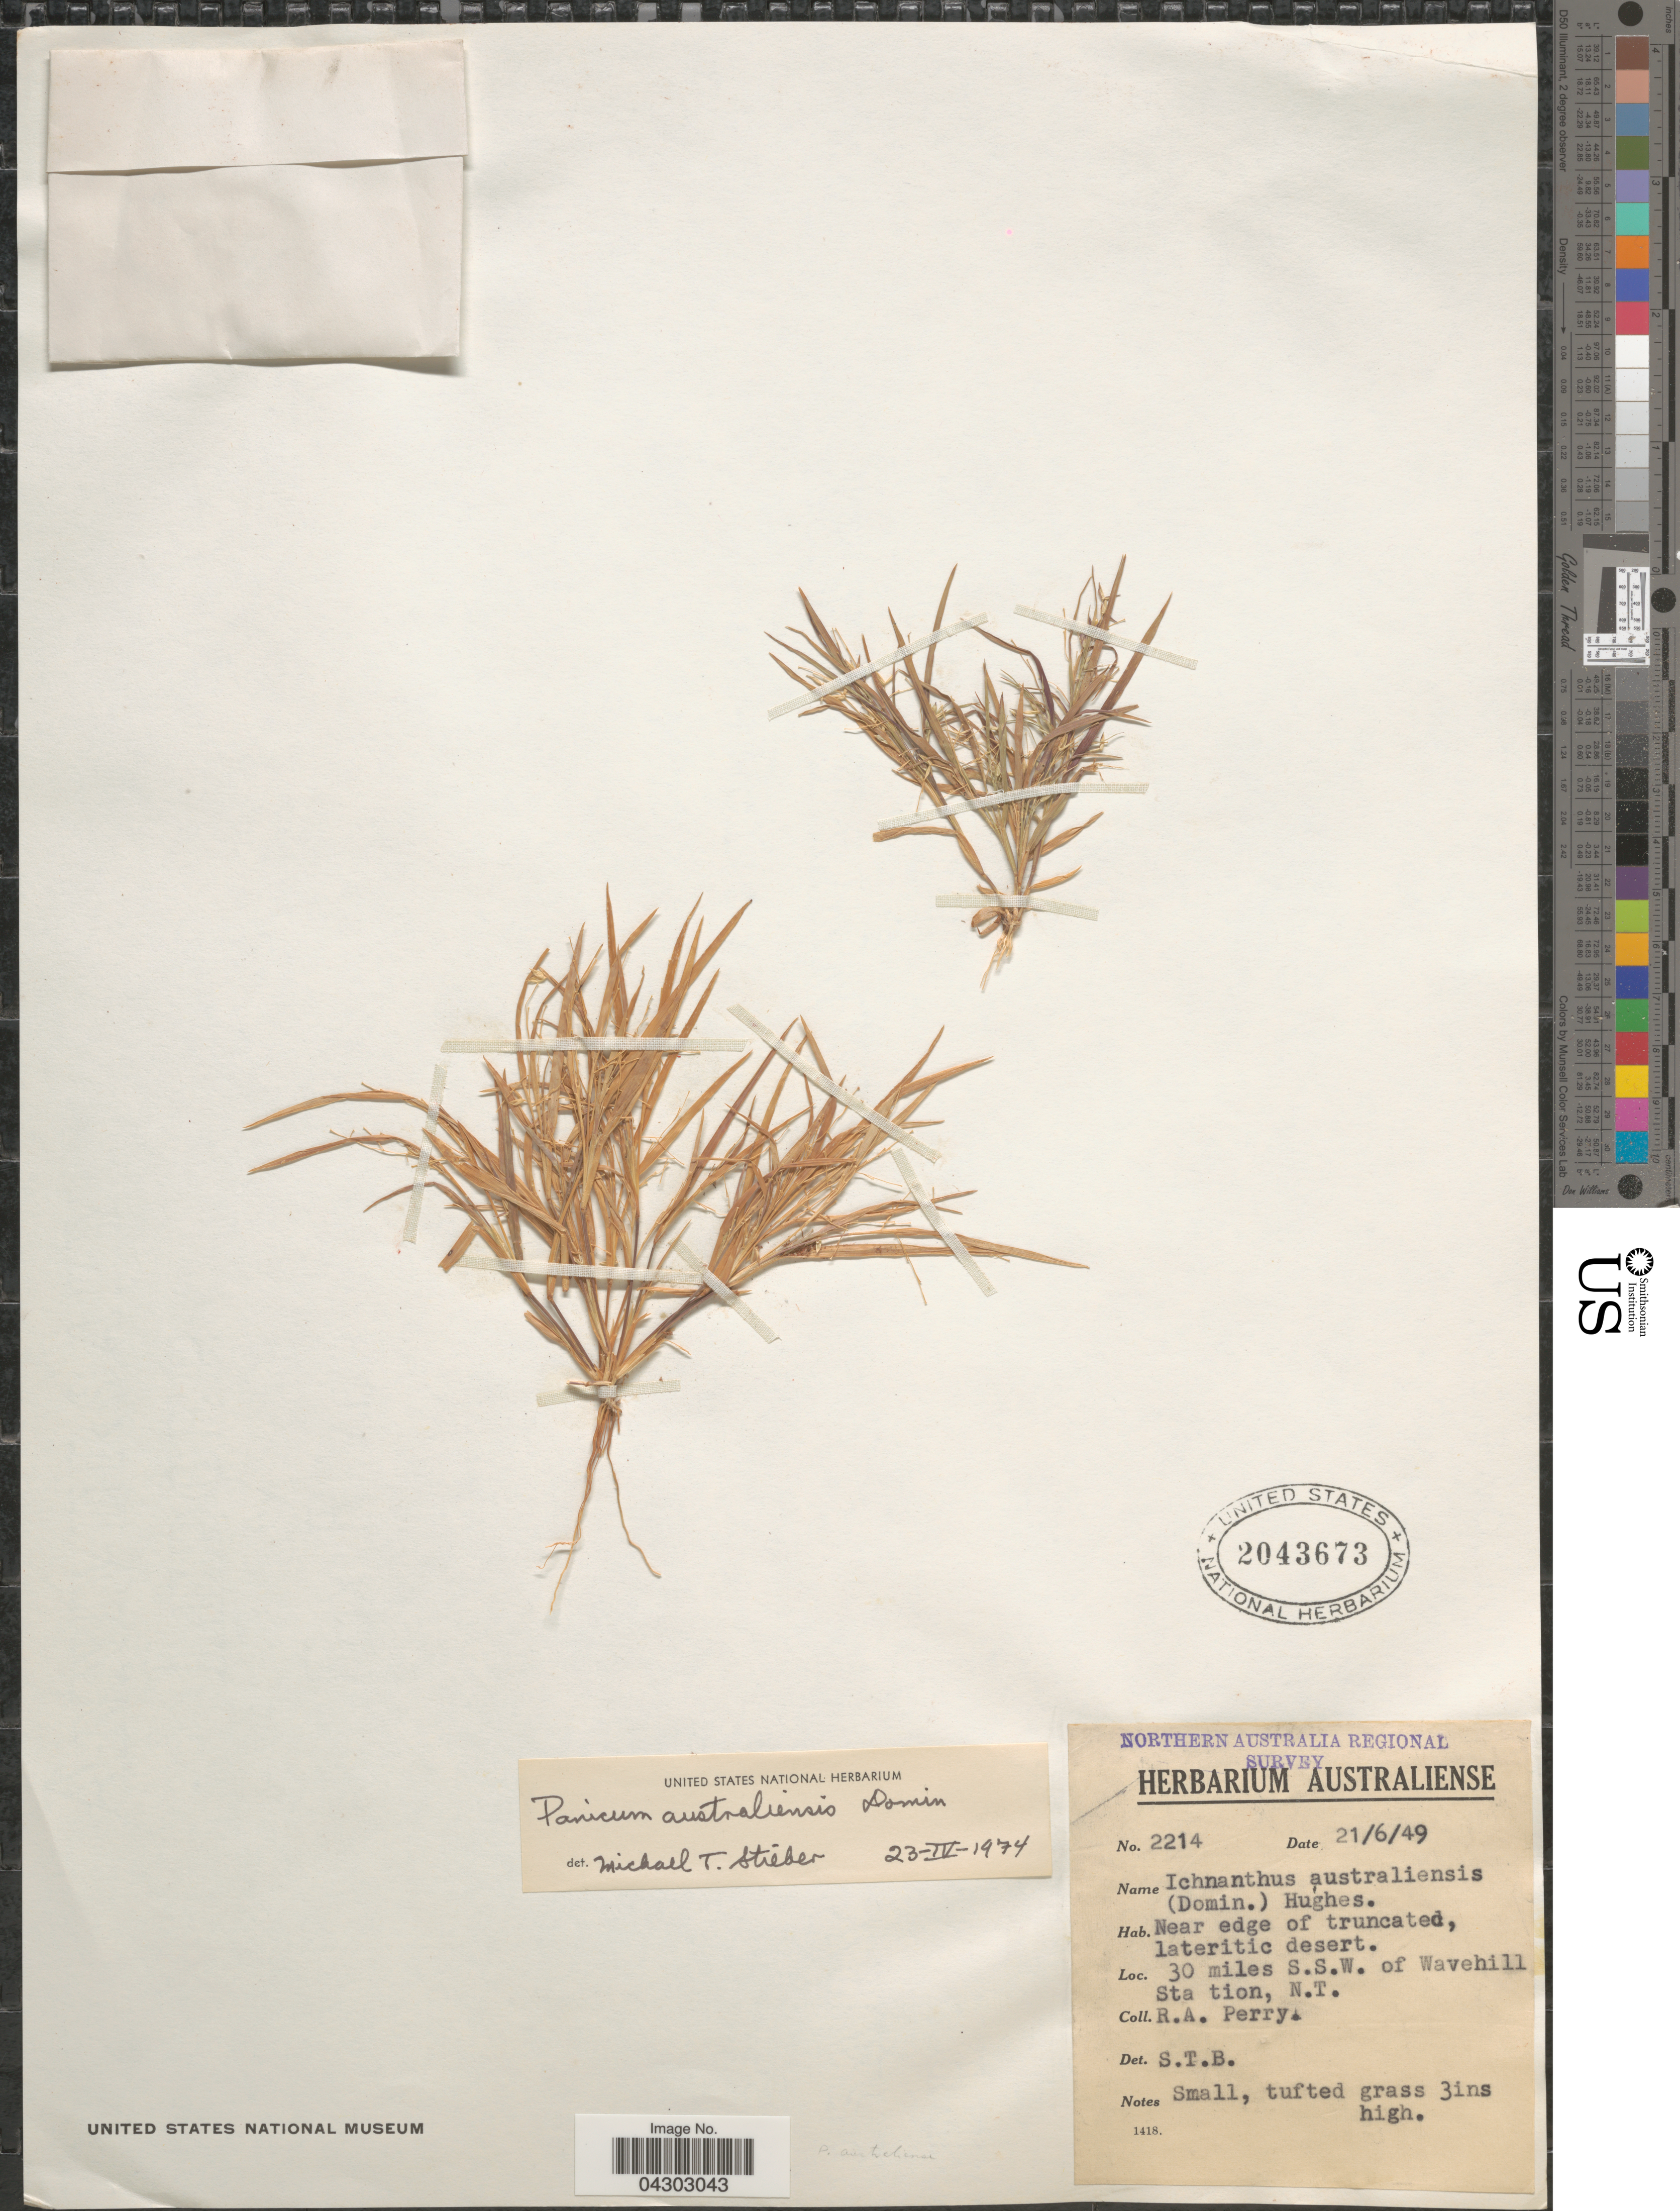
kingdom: Plantae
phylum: Tracheophyta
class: Liliopsida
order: Poales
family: Poaceae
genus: Panicum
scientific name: Panicum australiense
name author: Domin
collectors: Perry, R. A.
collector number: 2214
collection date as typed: Transcribed d/m/y: 21/6/49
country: Australia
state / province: Northern Territory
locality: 30 miles S.S.W. of Wavehill Station.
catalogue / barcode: US 2043673